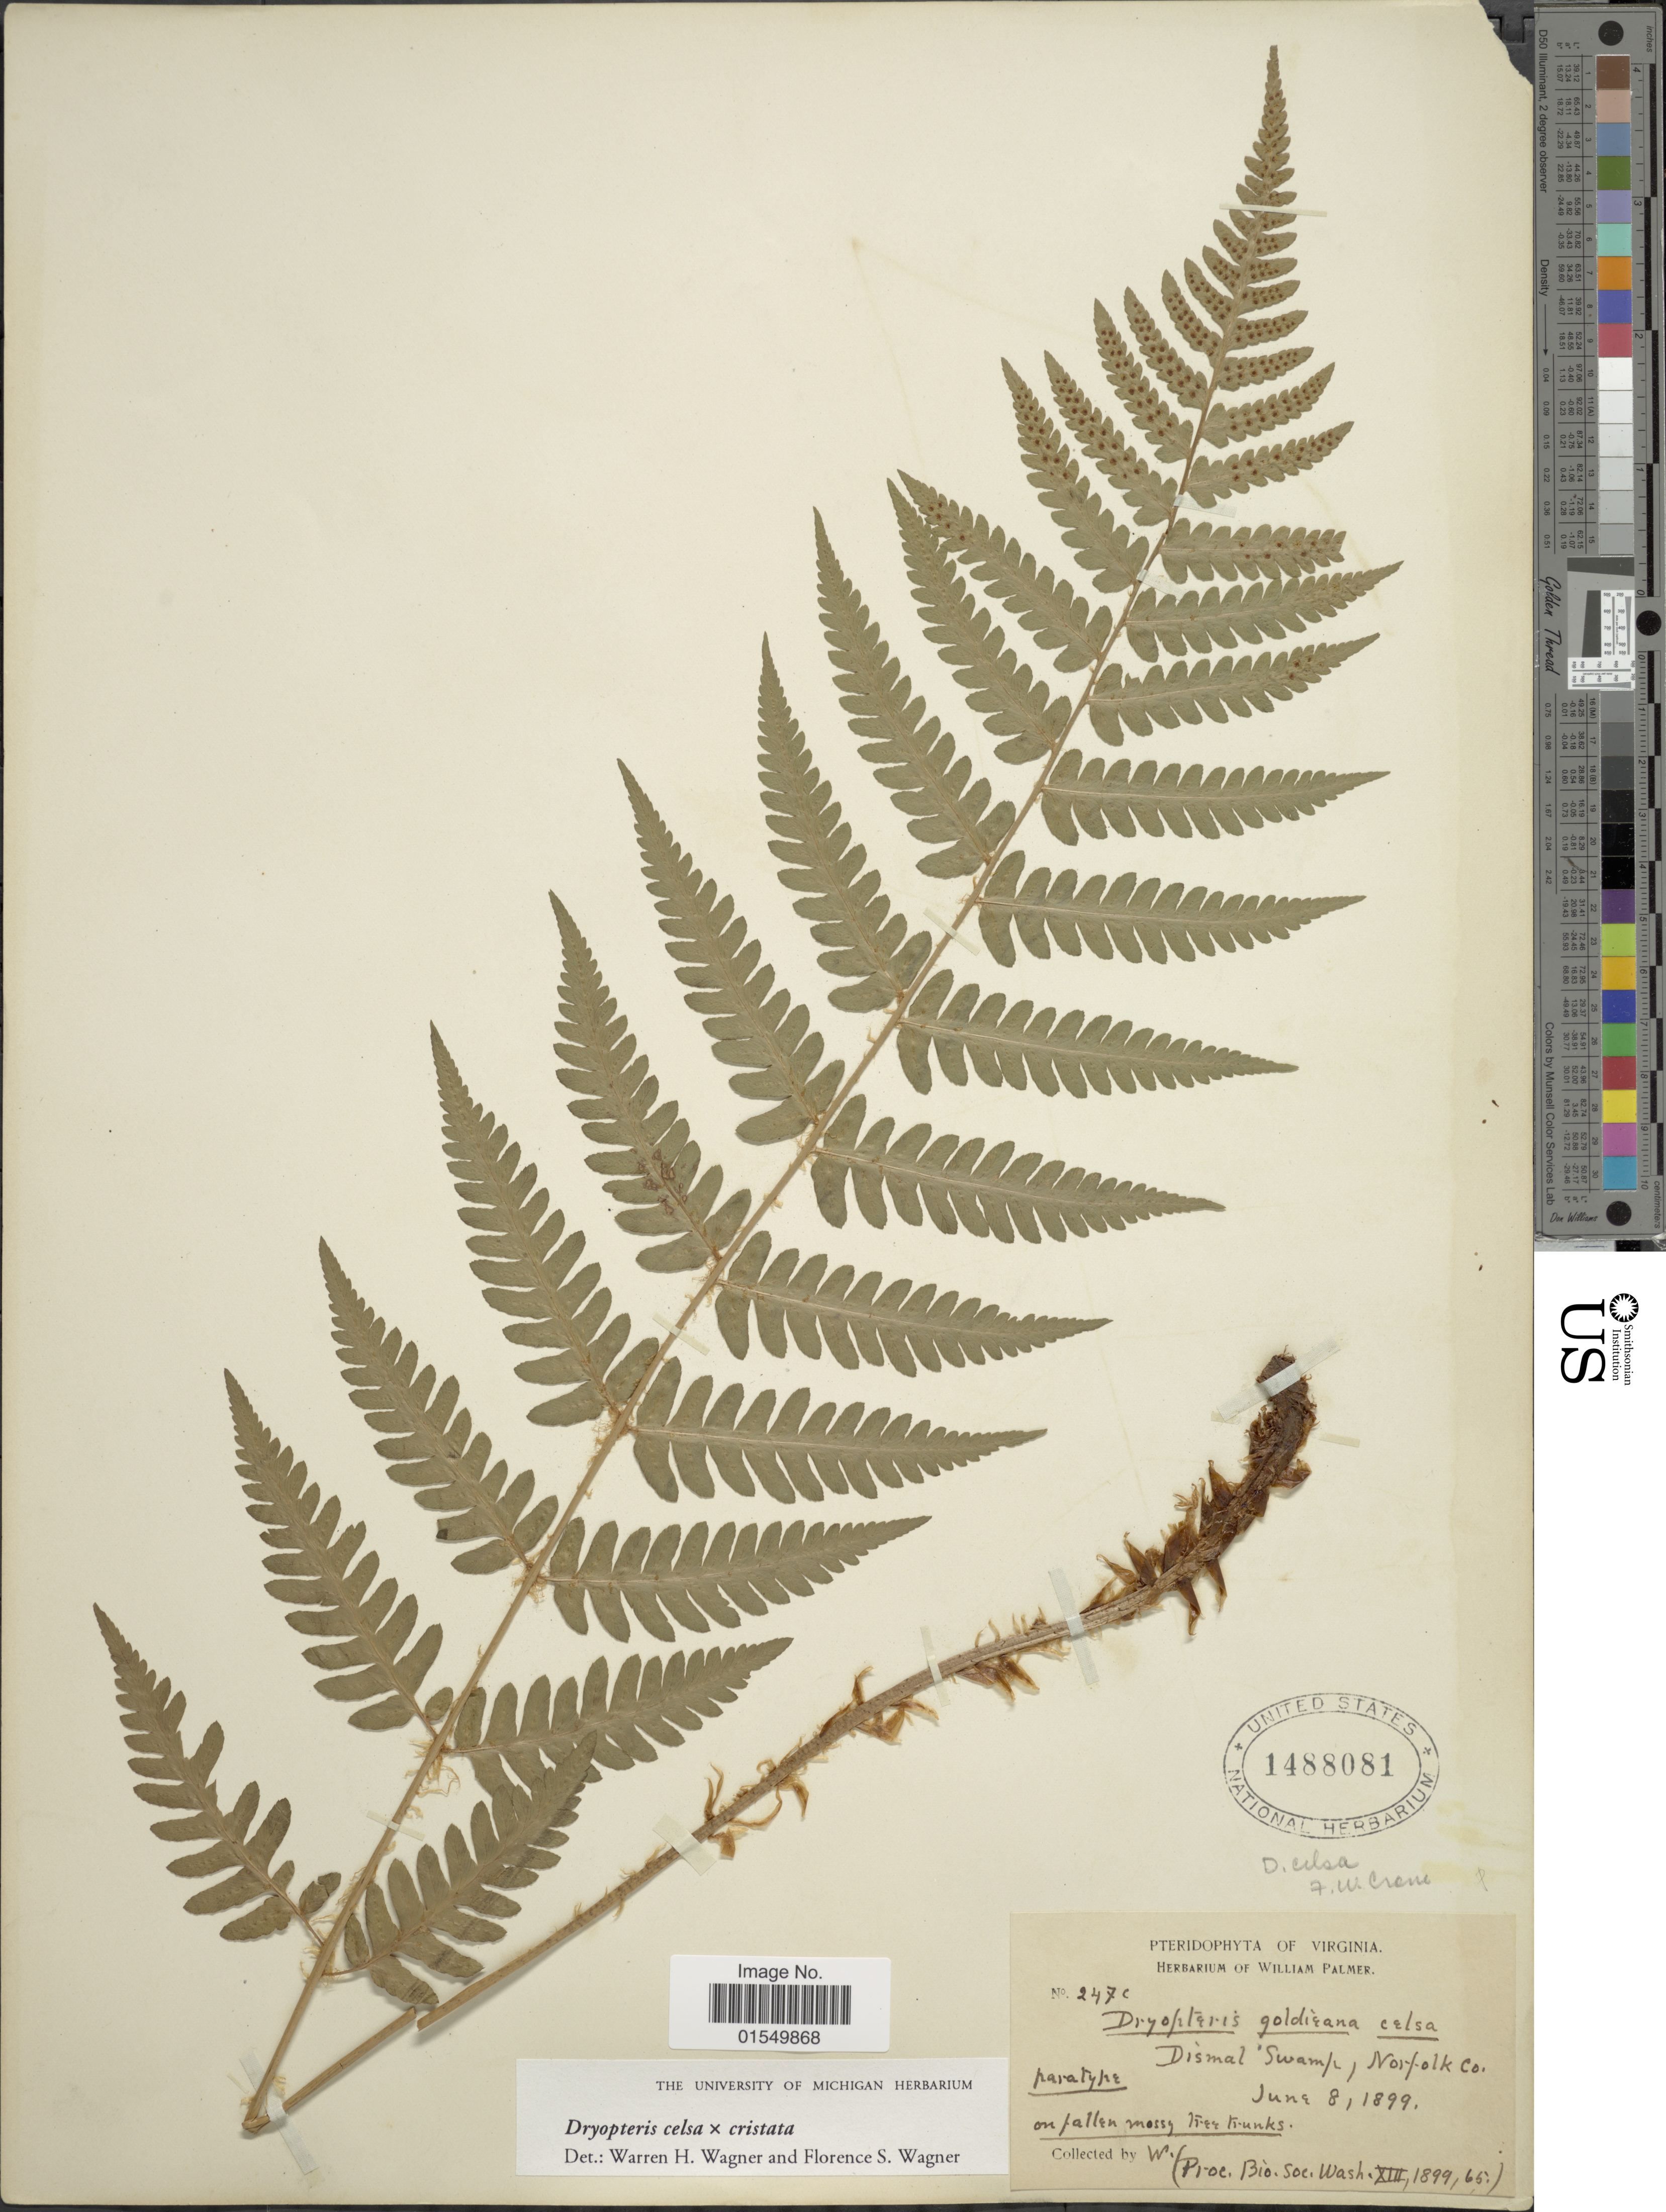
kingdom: Plantae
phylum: Tracheophyta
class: Polypodiopsida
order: Polypodiales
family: Dryopteridaceae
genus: Dryopteris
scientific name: Dryopteris x atropalustris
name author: Small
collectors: W. Palmer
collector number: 247c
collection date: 1899-06-08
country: United States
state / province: Virginia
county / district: City of Norfolk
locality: Dismal Swamp, Norfolk Co.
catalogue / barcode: US 1488081